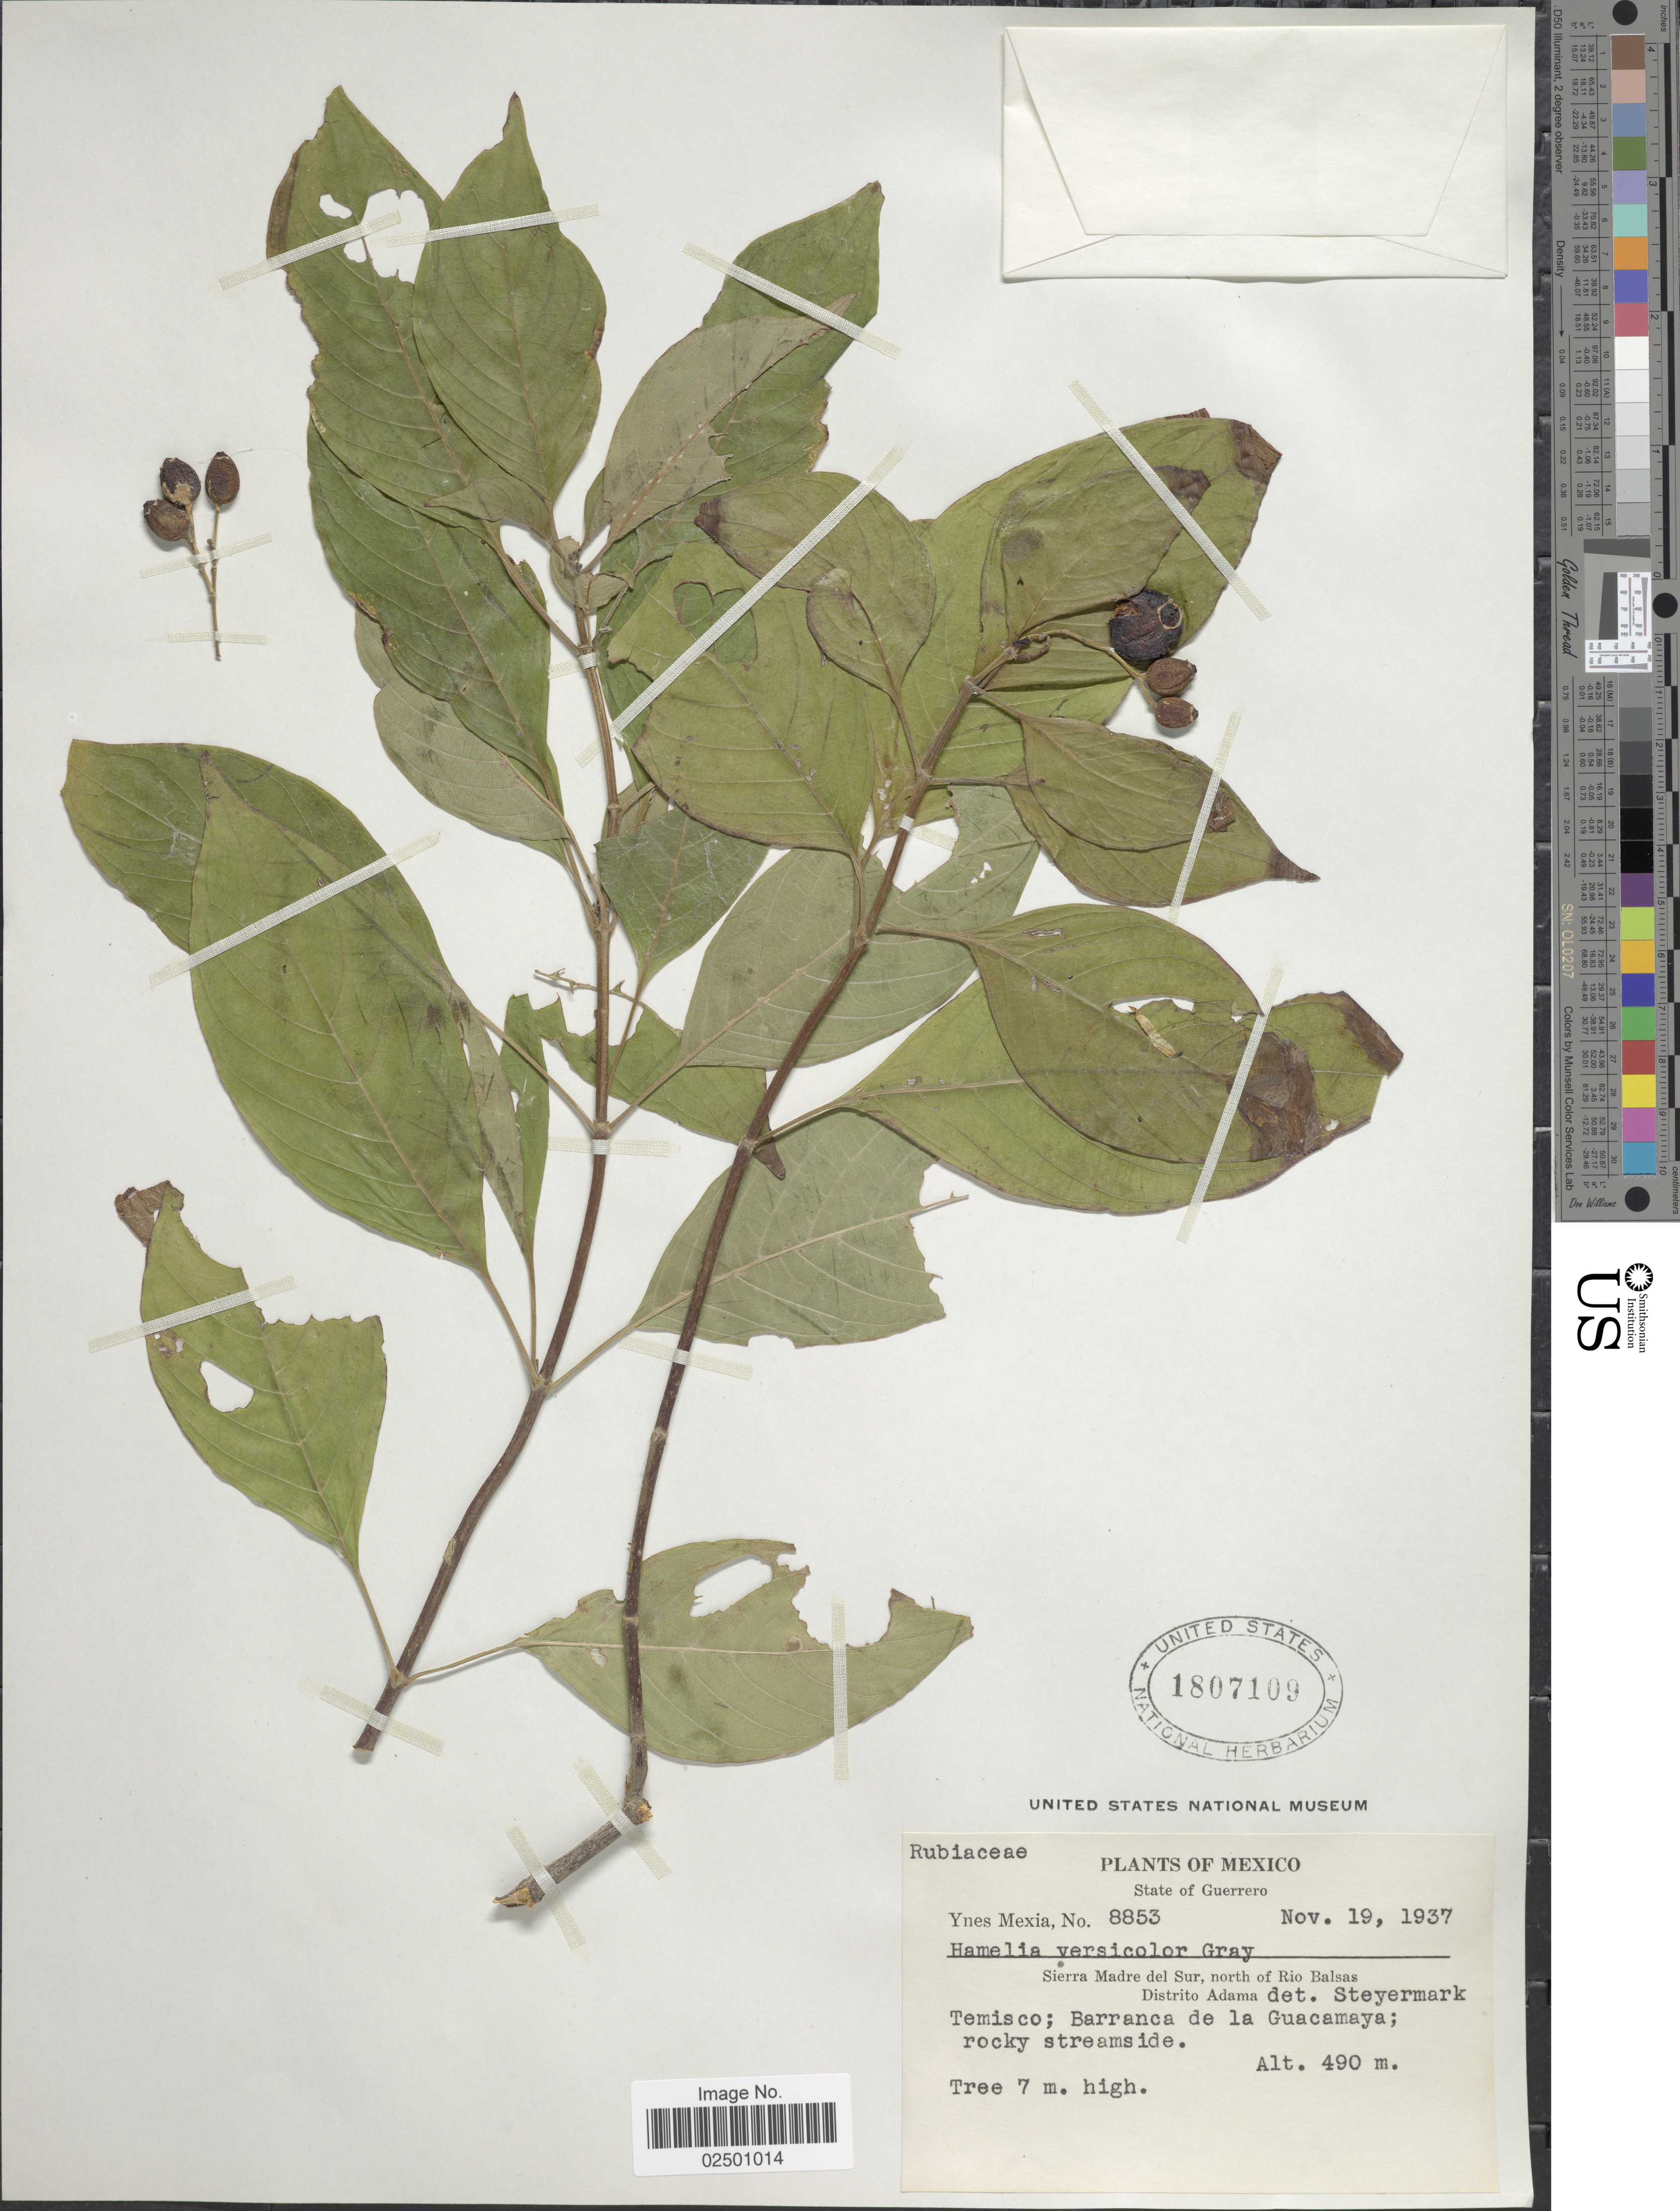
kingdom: Plantae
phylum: Tracheophyta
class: Magnoliopsida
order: Gentianales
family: Rubiaceae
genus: Hamelia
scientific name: Hamelia versicolor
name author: A. Gray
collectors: Y. Mexia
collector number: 8853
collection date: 1937-11-19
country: Mexico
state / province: Guerrero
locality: State of Guerrero. Sierra Madre del Sur, north of Rio Balsas. Distrito Adama. Temisco; Barranca de la Guacamaya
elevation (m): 490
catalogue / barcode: US 1807109